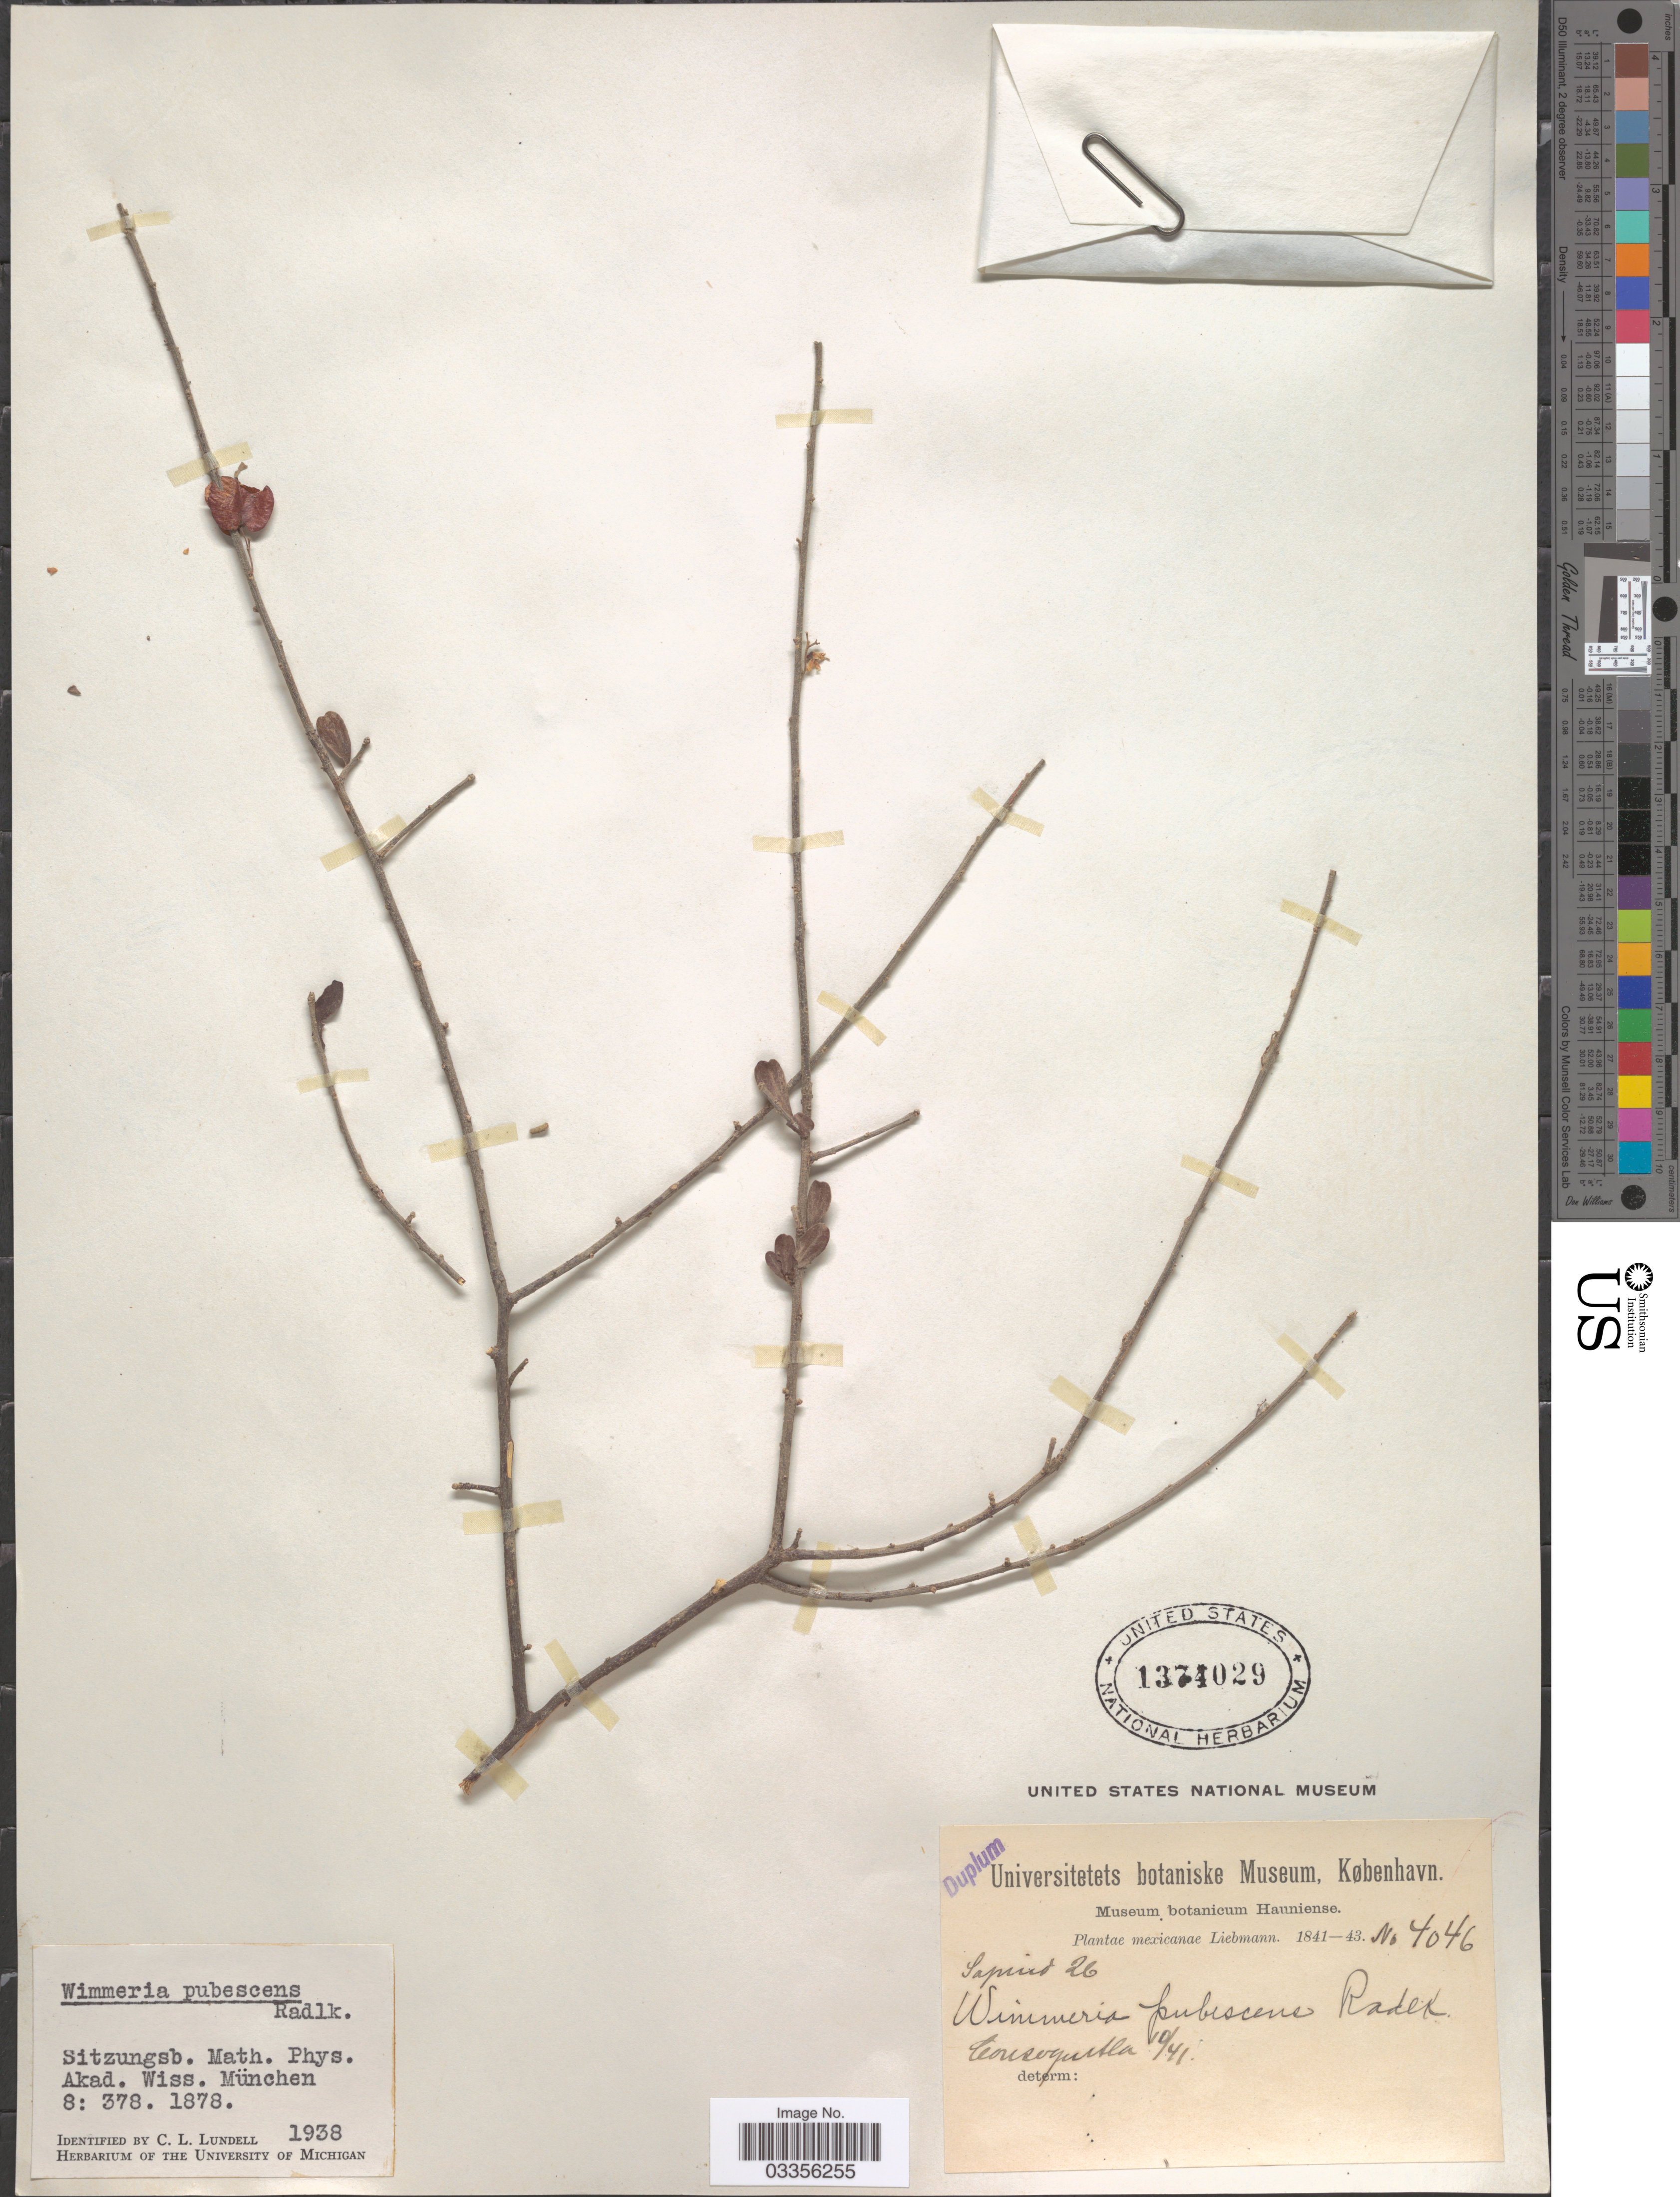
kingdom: Plantae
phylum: Tracheophyta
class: Magnoliopsida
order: Celastrales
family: Celastraceae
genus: Wimmeria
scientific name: Wimmeria pubescens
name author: Radlk.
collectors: Liebmann, --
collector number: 4046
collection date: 1841-10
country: Mexico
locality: Consoquitla.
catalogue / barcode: US 1374029